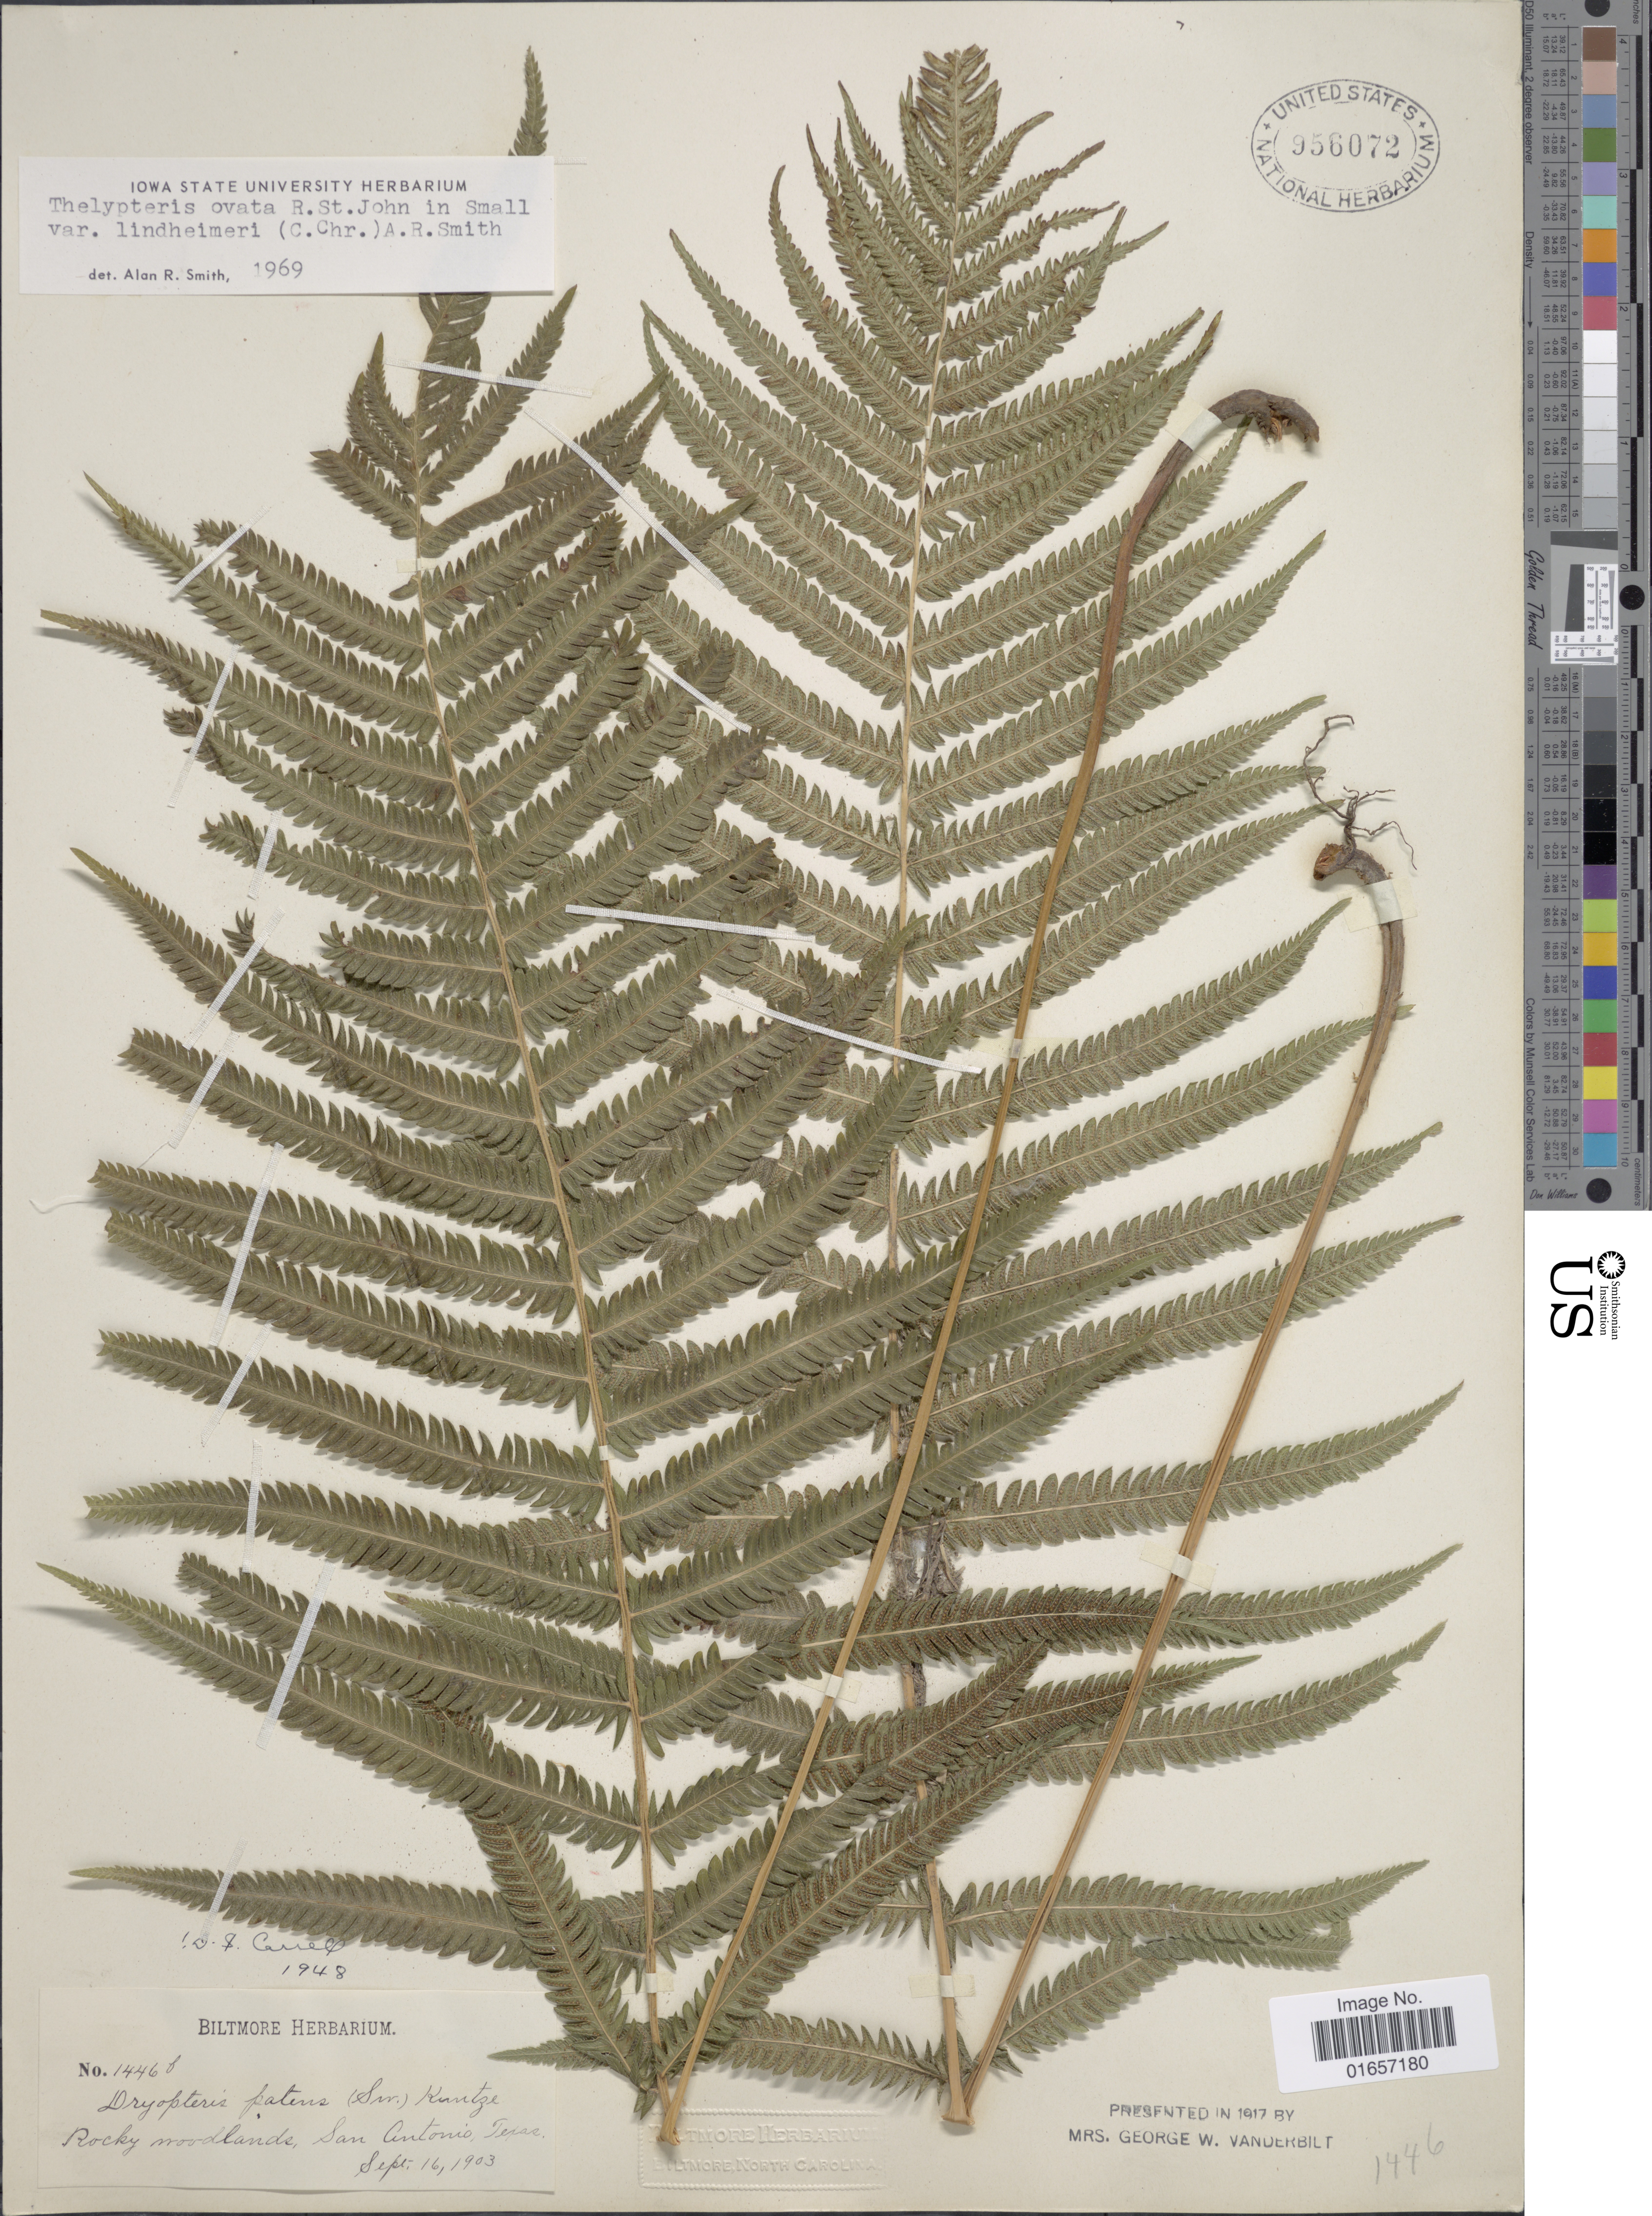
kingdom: Plantae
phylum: Tracheophyta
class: Polypodiopsida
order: Polypodiales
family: Thelypteridaceae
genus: Christella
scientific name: Christella ovata var. lindheimari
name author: (C. Chr.) A.R. Sm.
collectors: ex herb. Biltmore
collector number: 1446b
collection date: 1903-09-16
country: United States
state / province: Texas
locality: Rocky woodlands, San Antonio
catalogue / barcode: US 956072